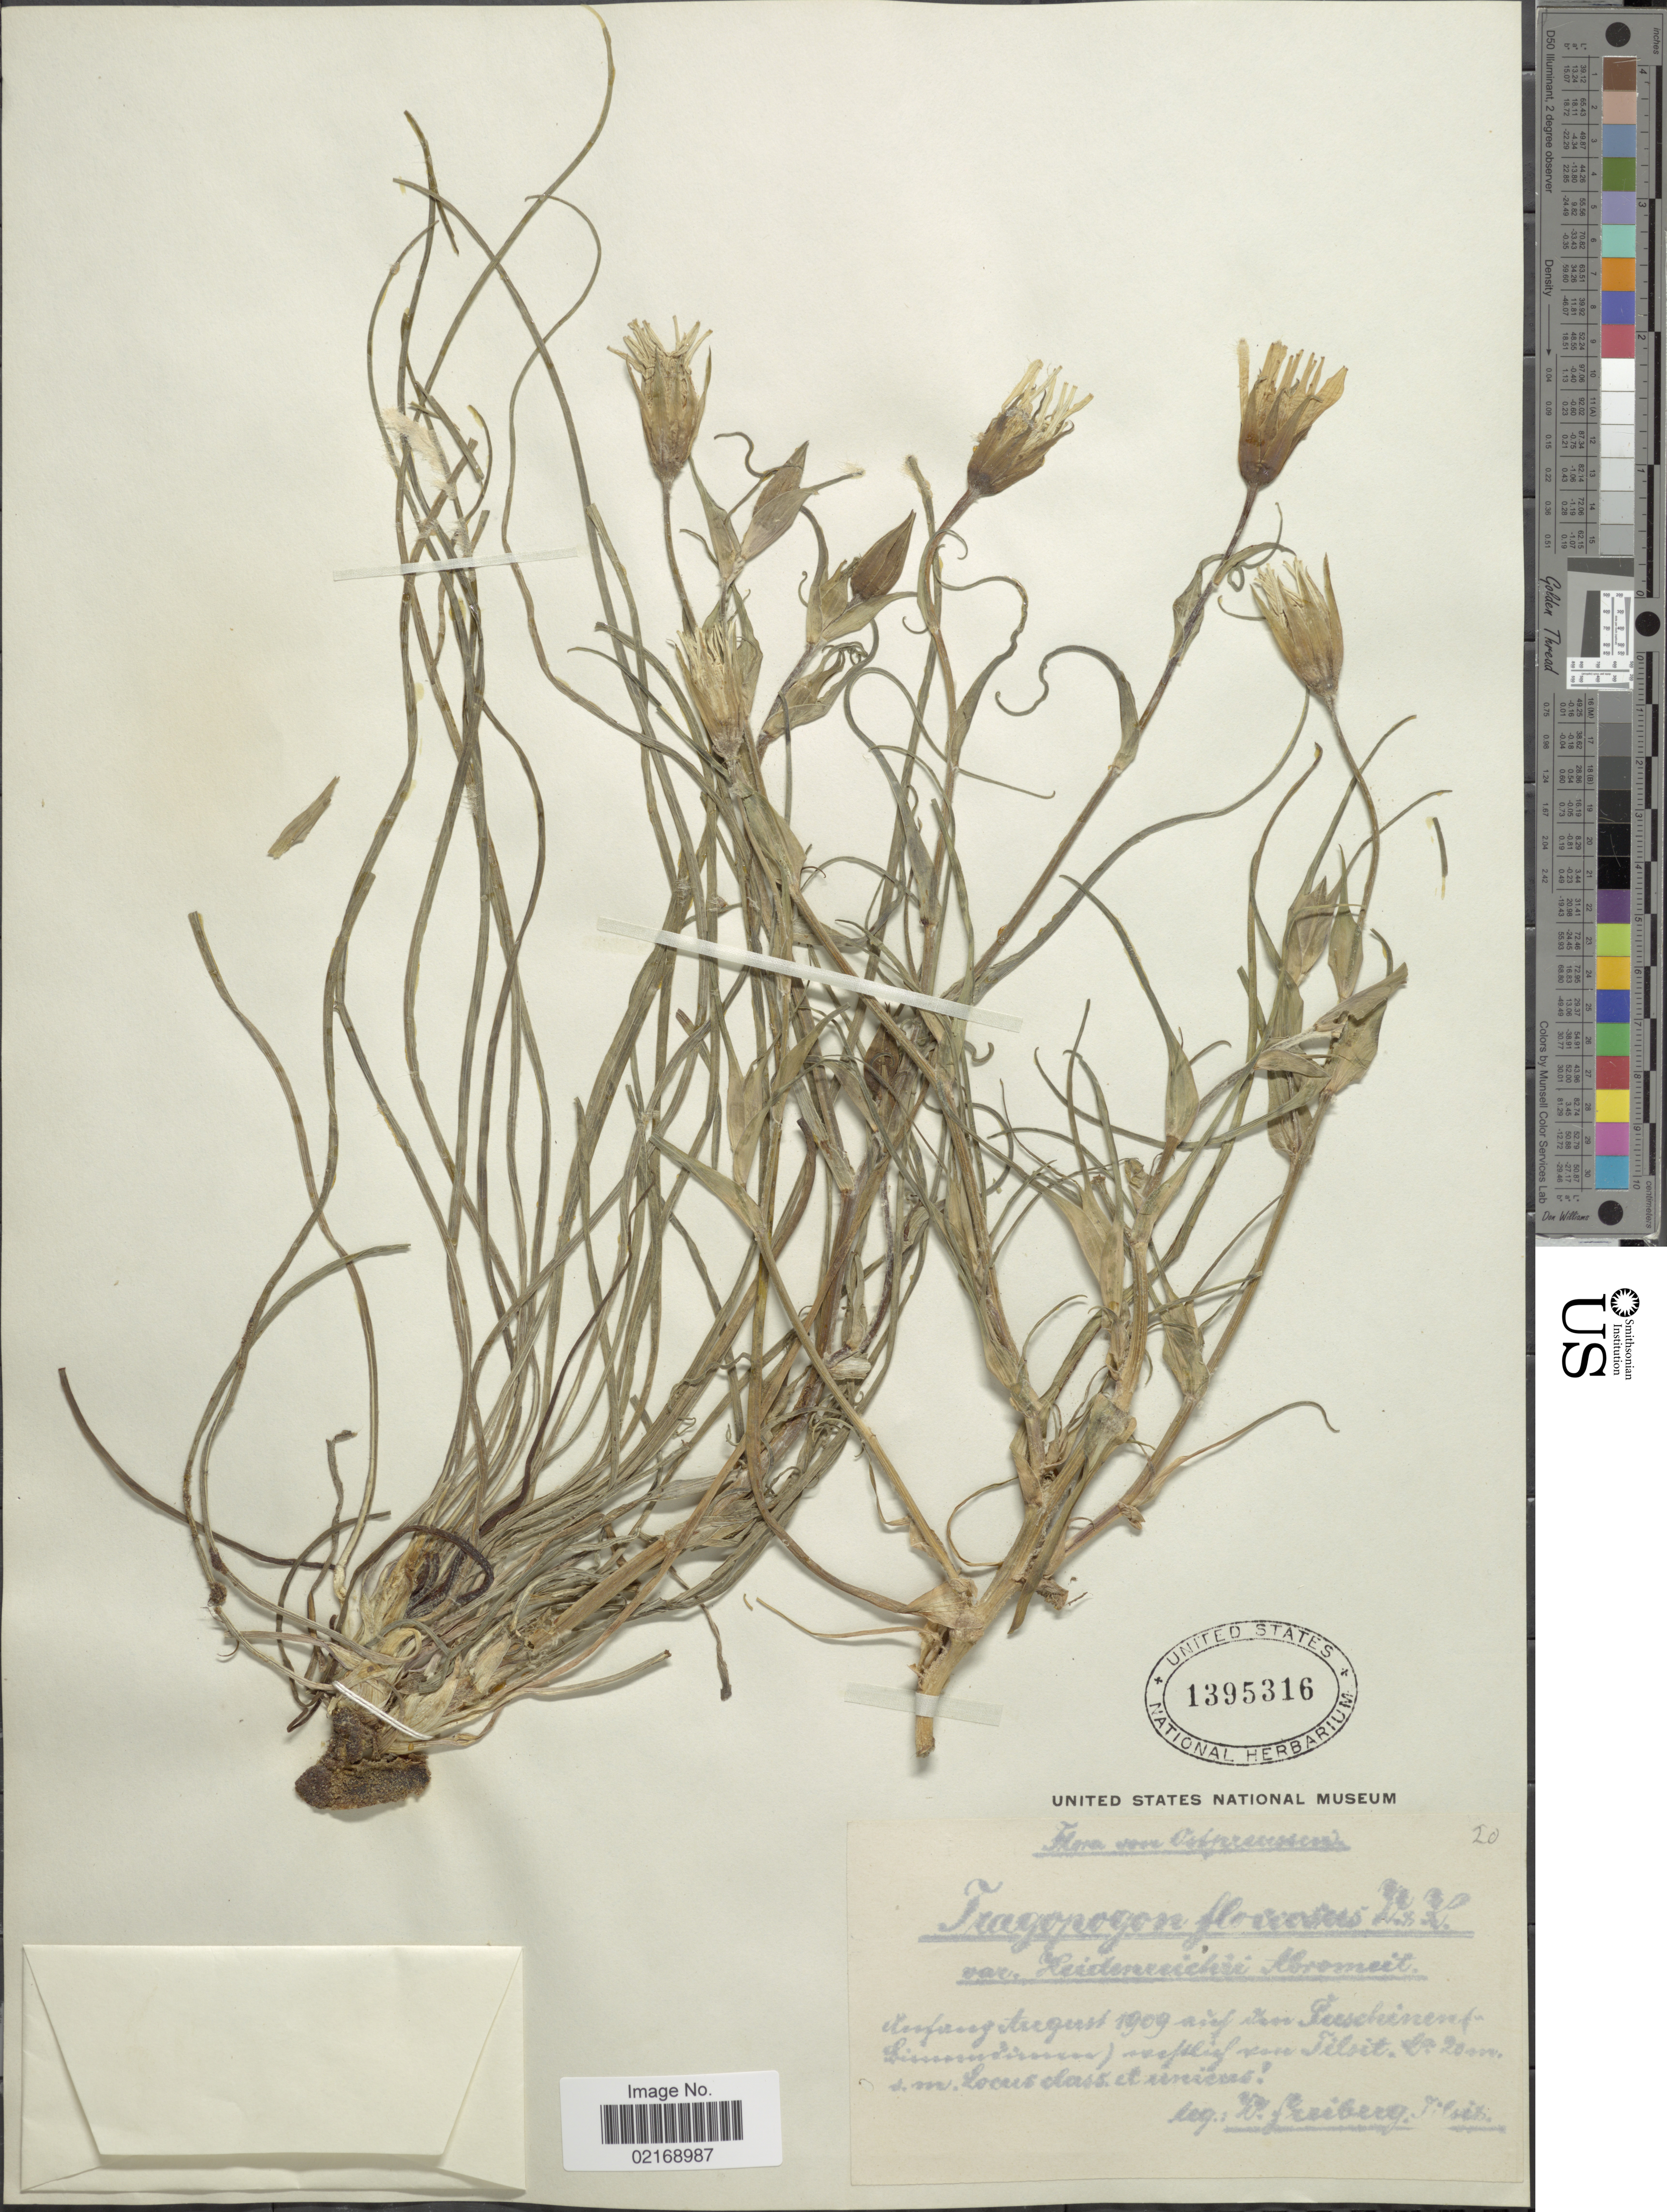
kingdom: Plantae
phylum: Tracheophyta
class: Magnoliopsida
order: Asterales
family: Asteraceae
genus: Tragopogon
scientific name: Tragopogon floccosus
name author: Waldst. & Kit.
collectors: W. Freiberg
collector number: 20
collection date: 1909-08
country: Russian Federation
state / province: Kaliningrad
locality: west of Tilsit.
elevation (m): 200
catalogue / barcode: US 1395316